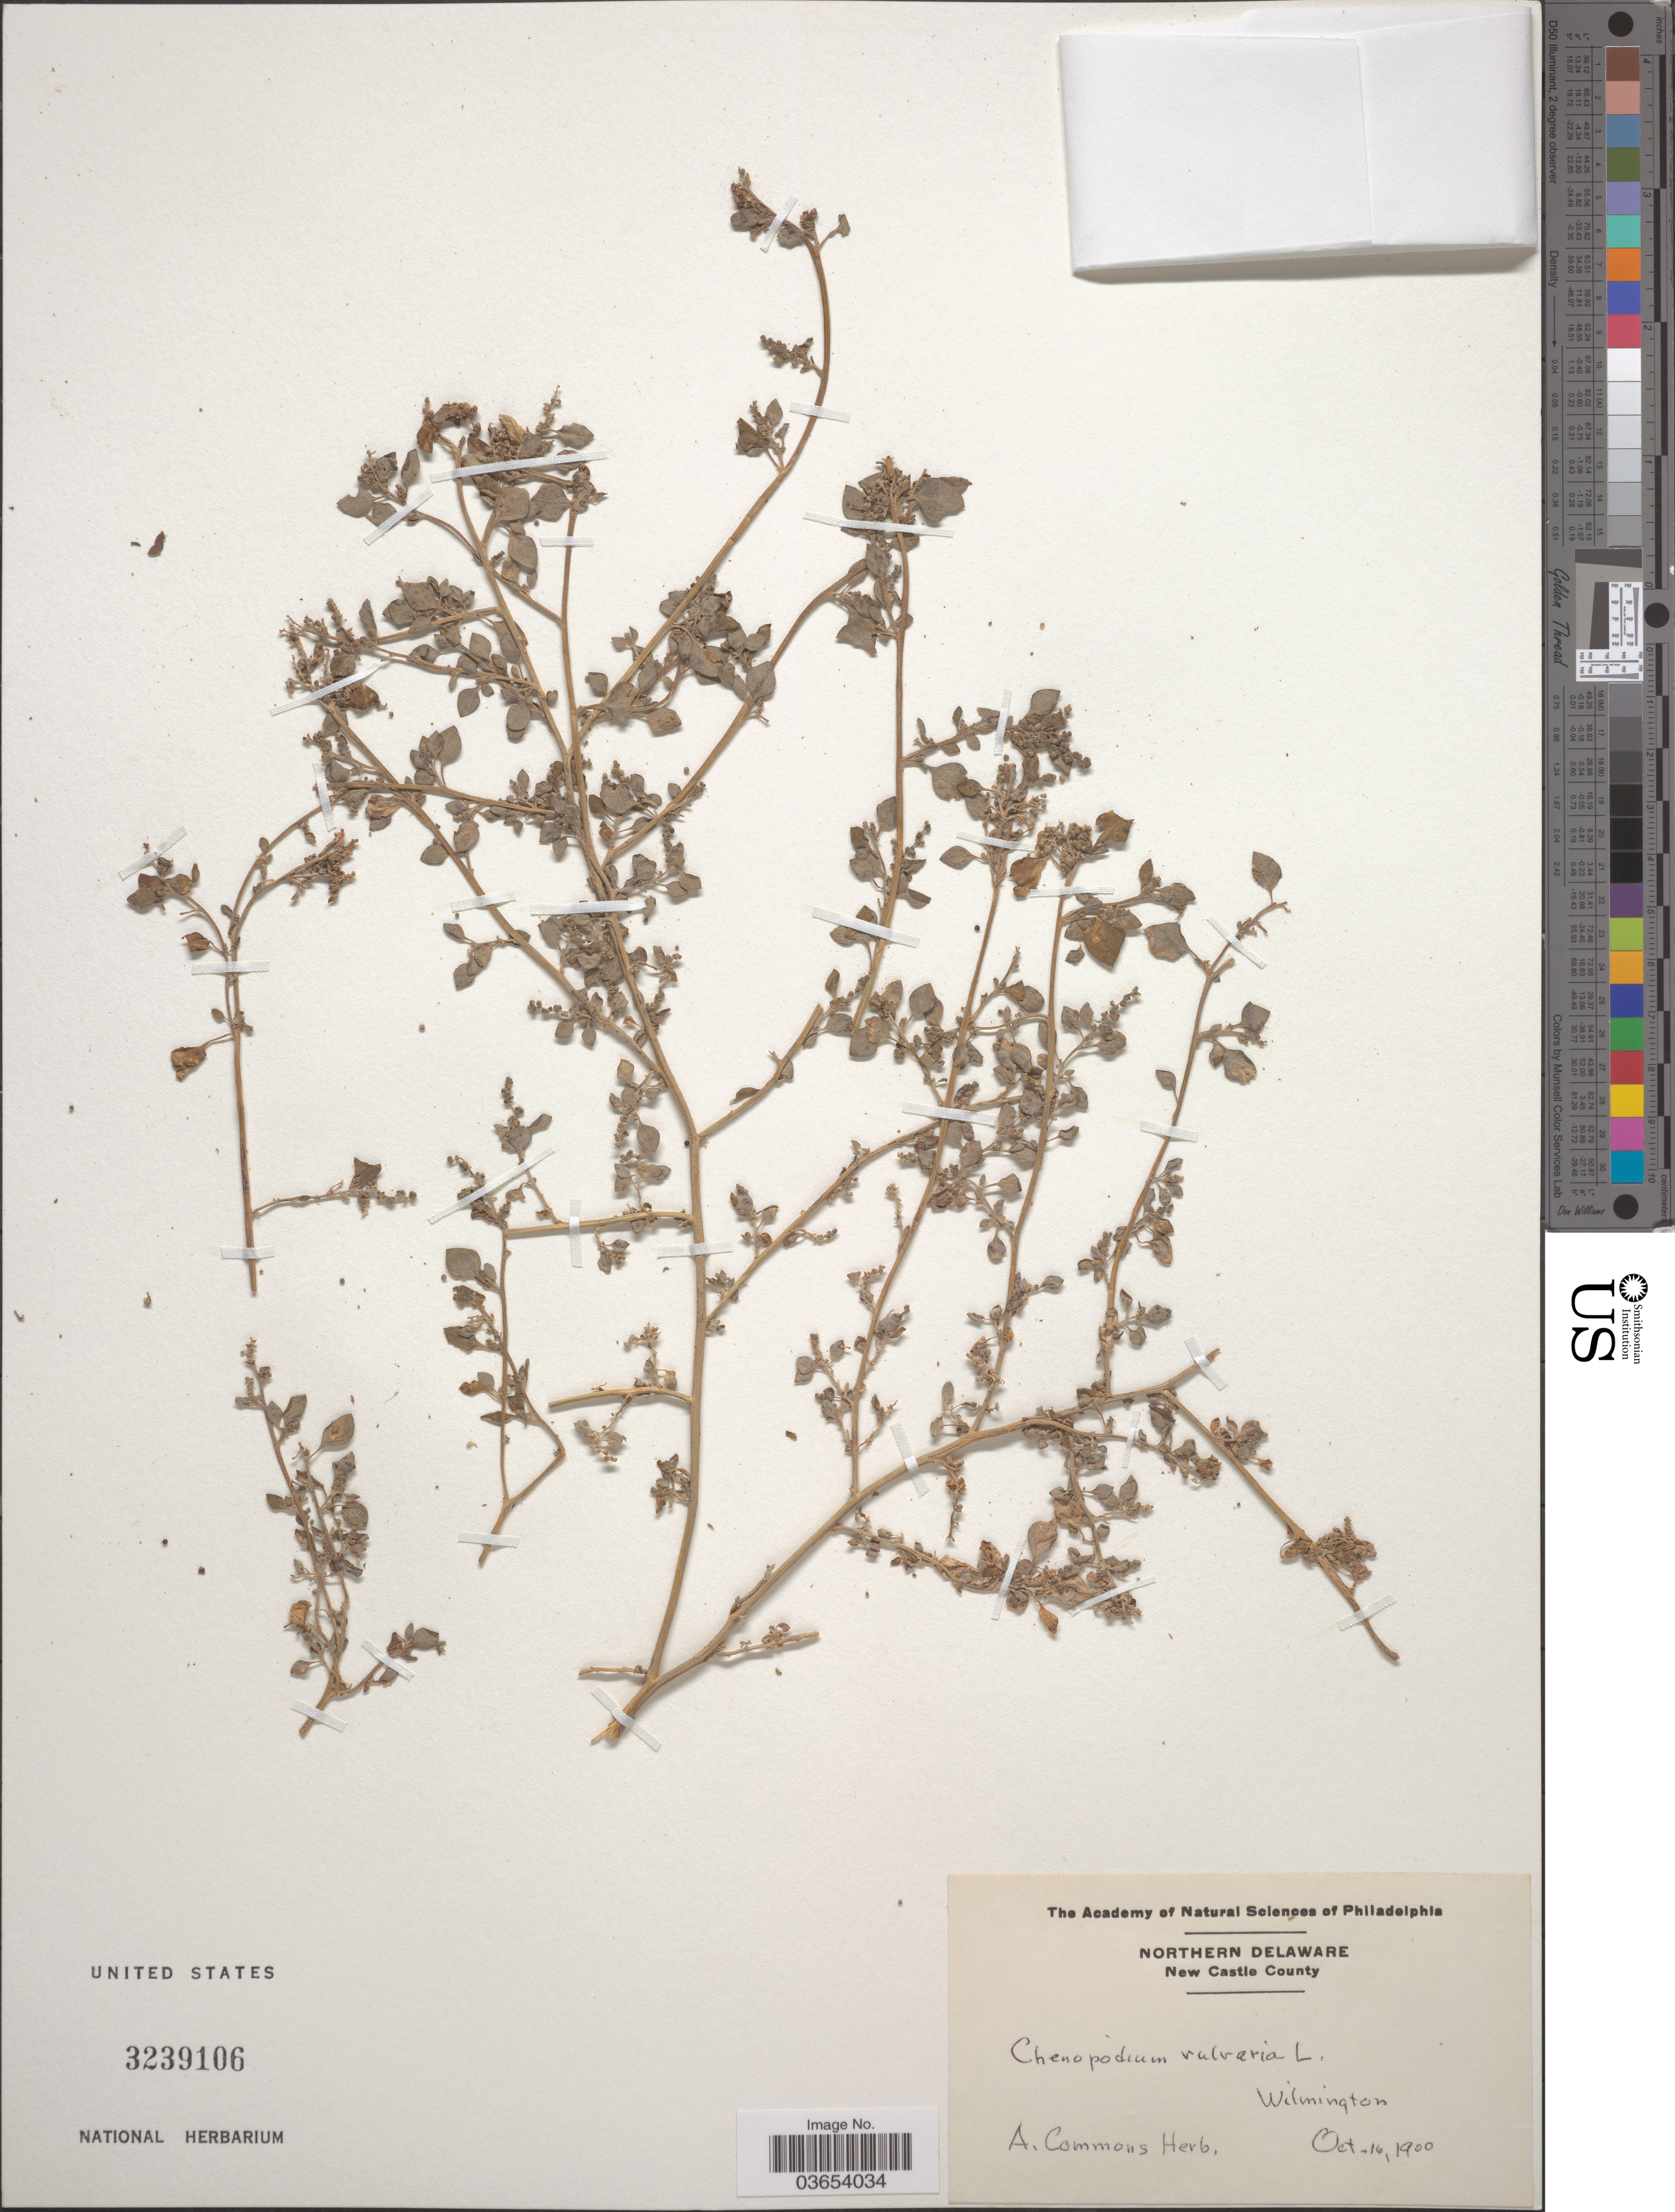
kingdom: Plantae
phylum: Tracheophyta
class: Magnoliopsida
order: Caryophyllales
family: Amaranthaceae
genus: Chenopodium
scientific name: Chenopodium vulvaria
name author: L.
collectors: ex herb. A. Commons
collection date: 1900-10-16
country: United States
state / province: Delaware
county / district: New Castle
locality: Northern Delaware. New Castle County. Wilmington.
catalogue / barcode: US 3239106